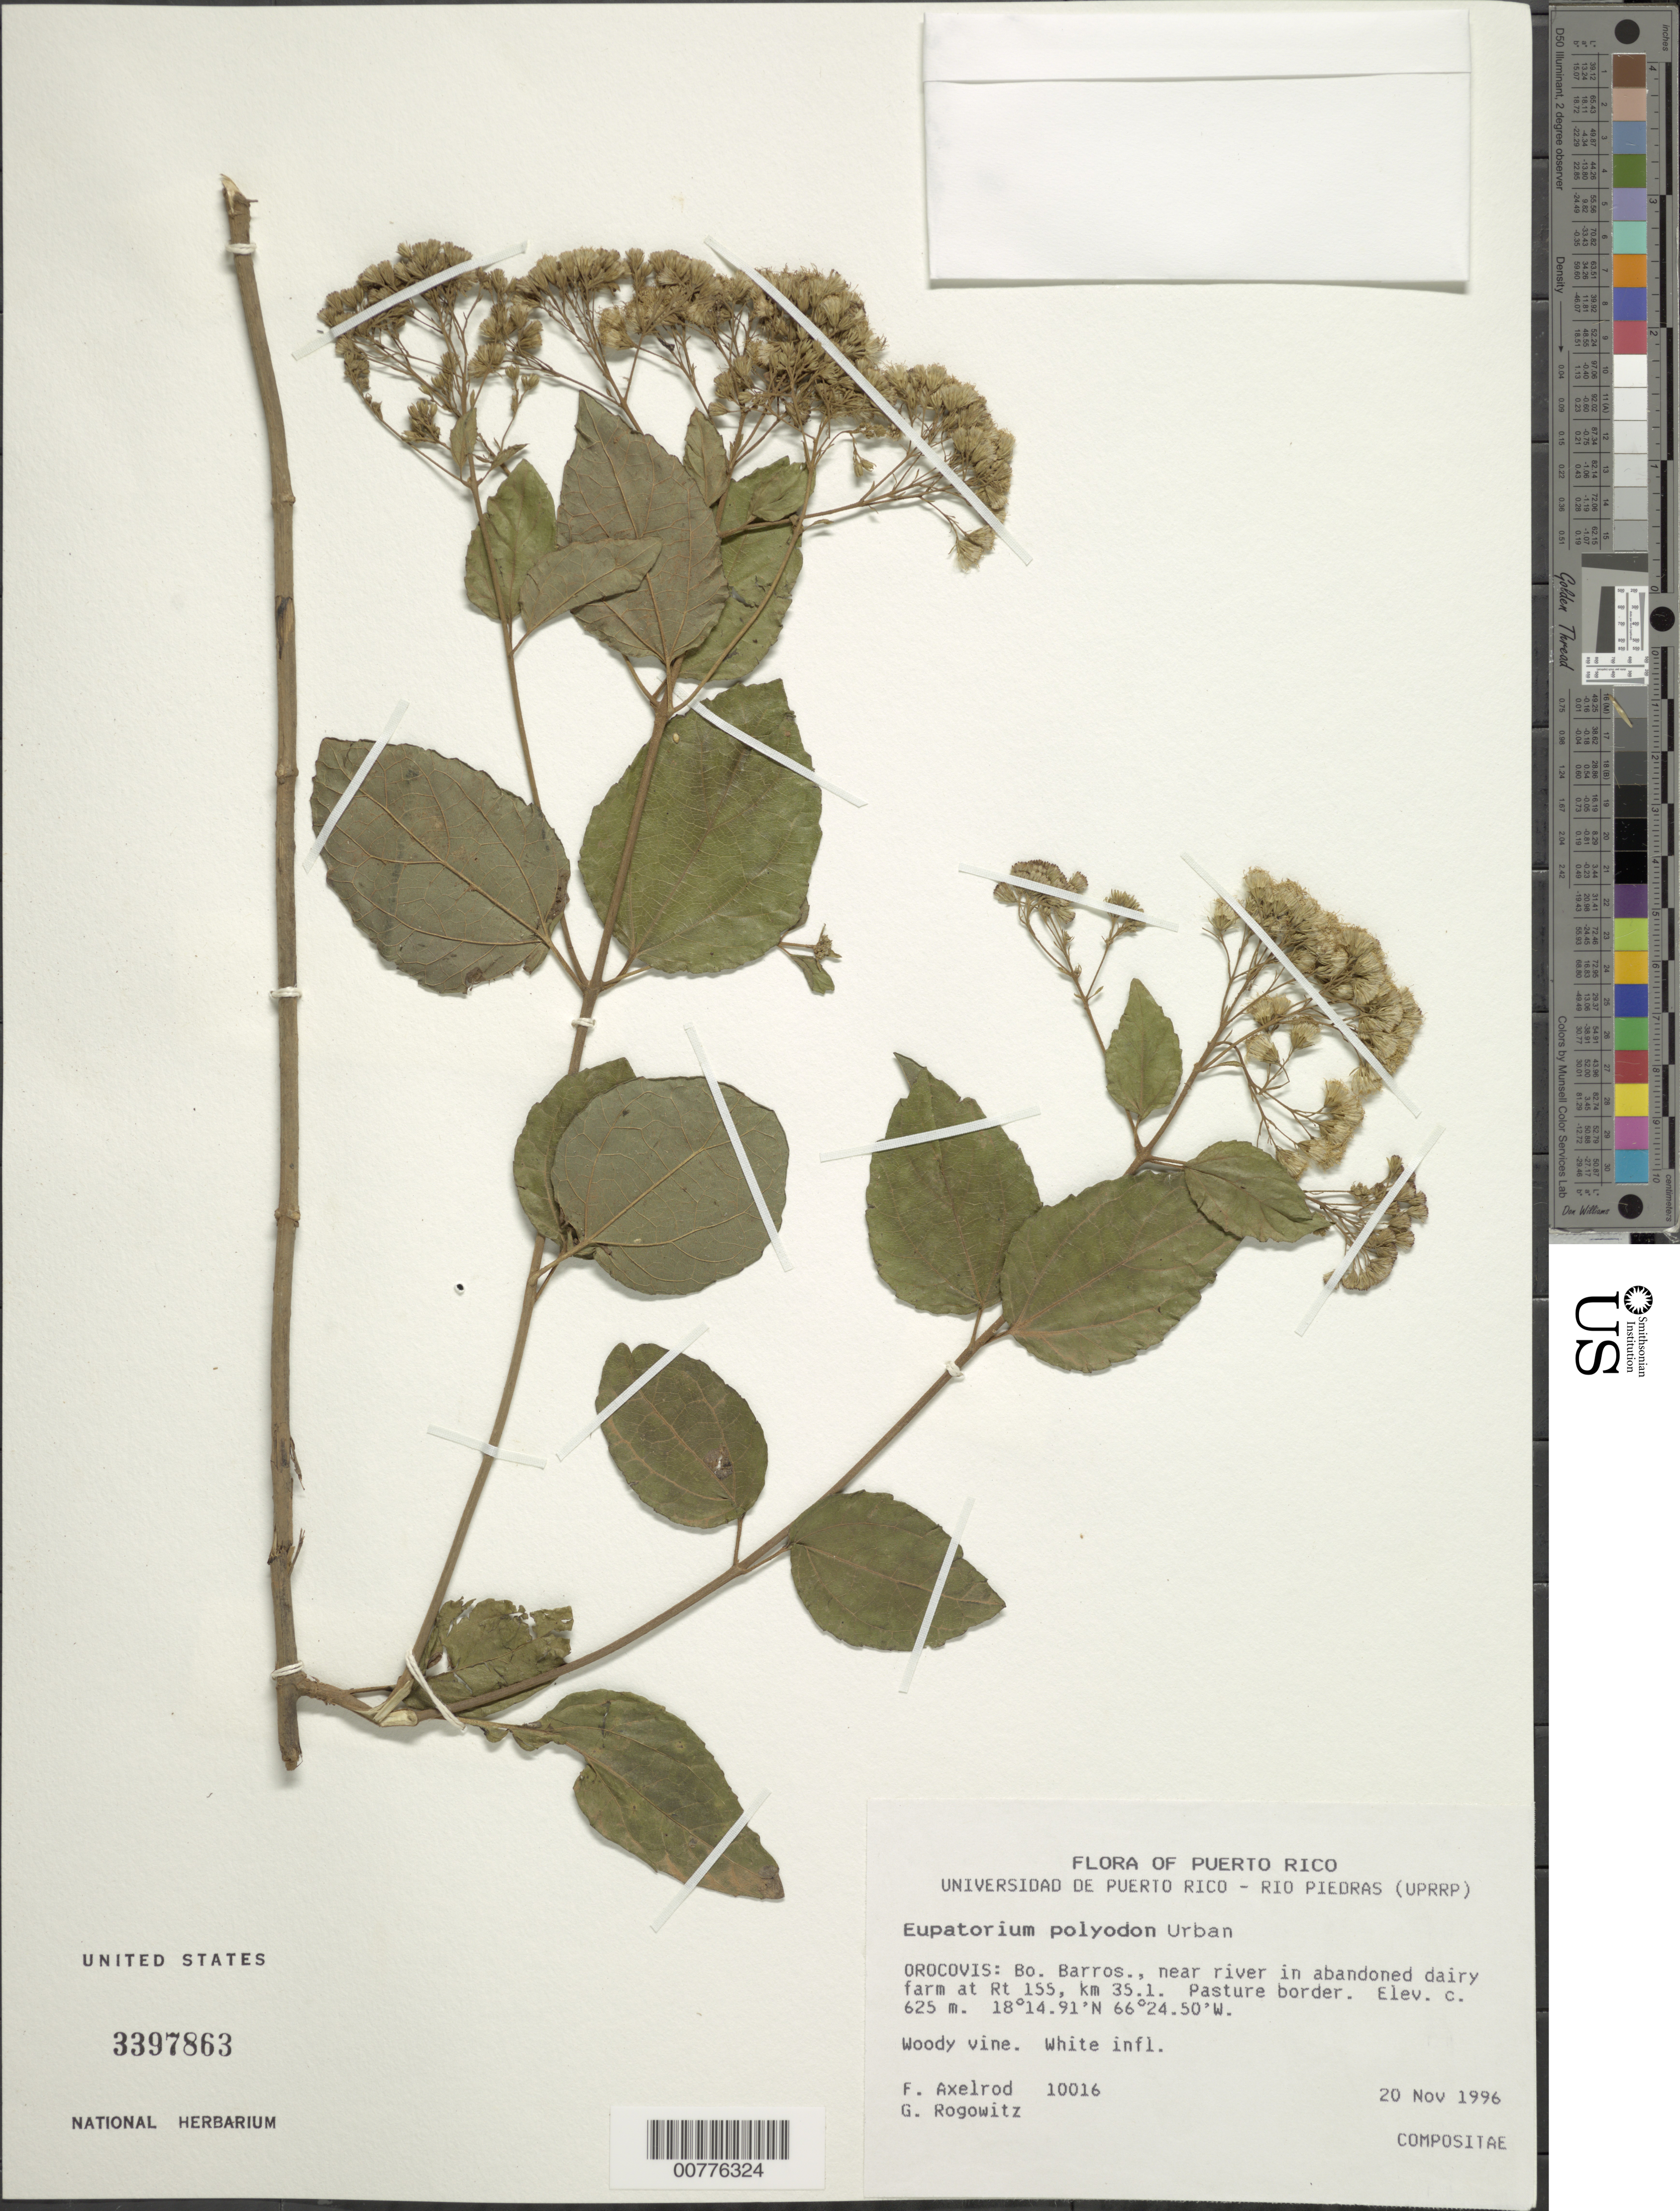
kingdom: Plantae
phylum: Tracheophyta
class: Magnoliopsida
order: Asterales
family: Asteraceae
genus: Koanophyllon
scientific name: Koanophyllon polyodon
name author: (Urb.) R.M. King & H. Rob.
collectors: F. S. Axelrod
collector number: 10016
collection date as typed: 20 Nov 1996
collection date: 1996-11-20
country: Puerto Rico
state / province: Orocovis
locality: Orocovis: Bo. Barros, near river in abandoned dairy farm at Rt 155, km 35.1. Pasture border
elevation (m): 625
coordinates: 18.2485, -66.40833333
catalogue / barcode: US 3397863